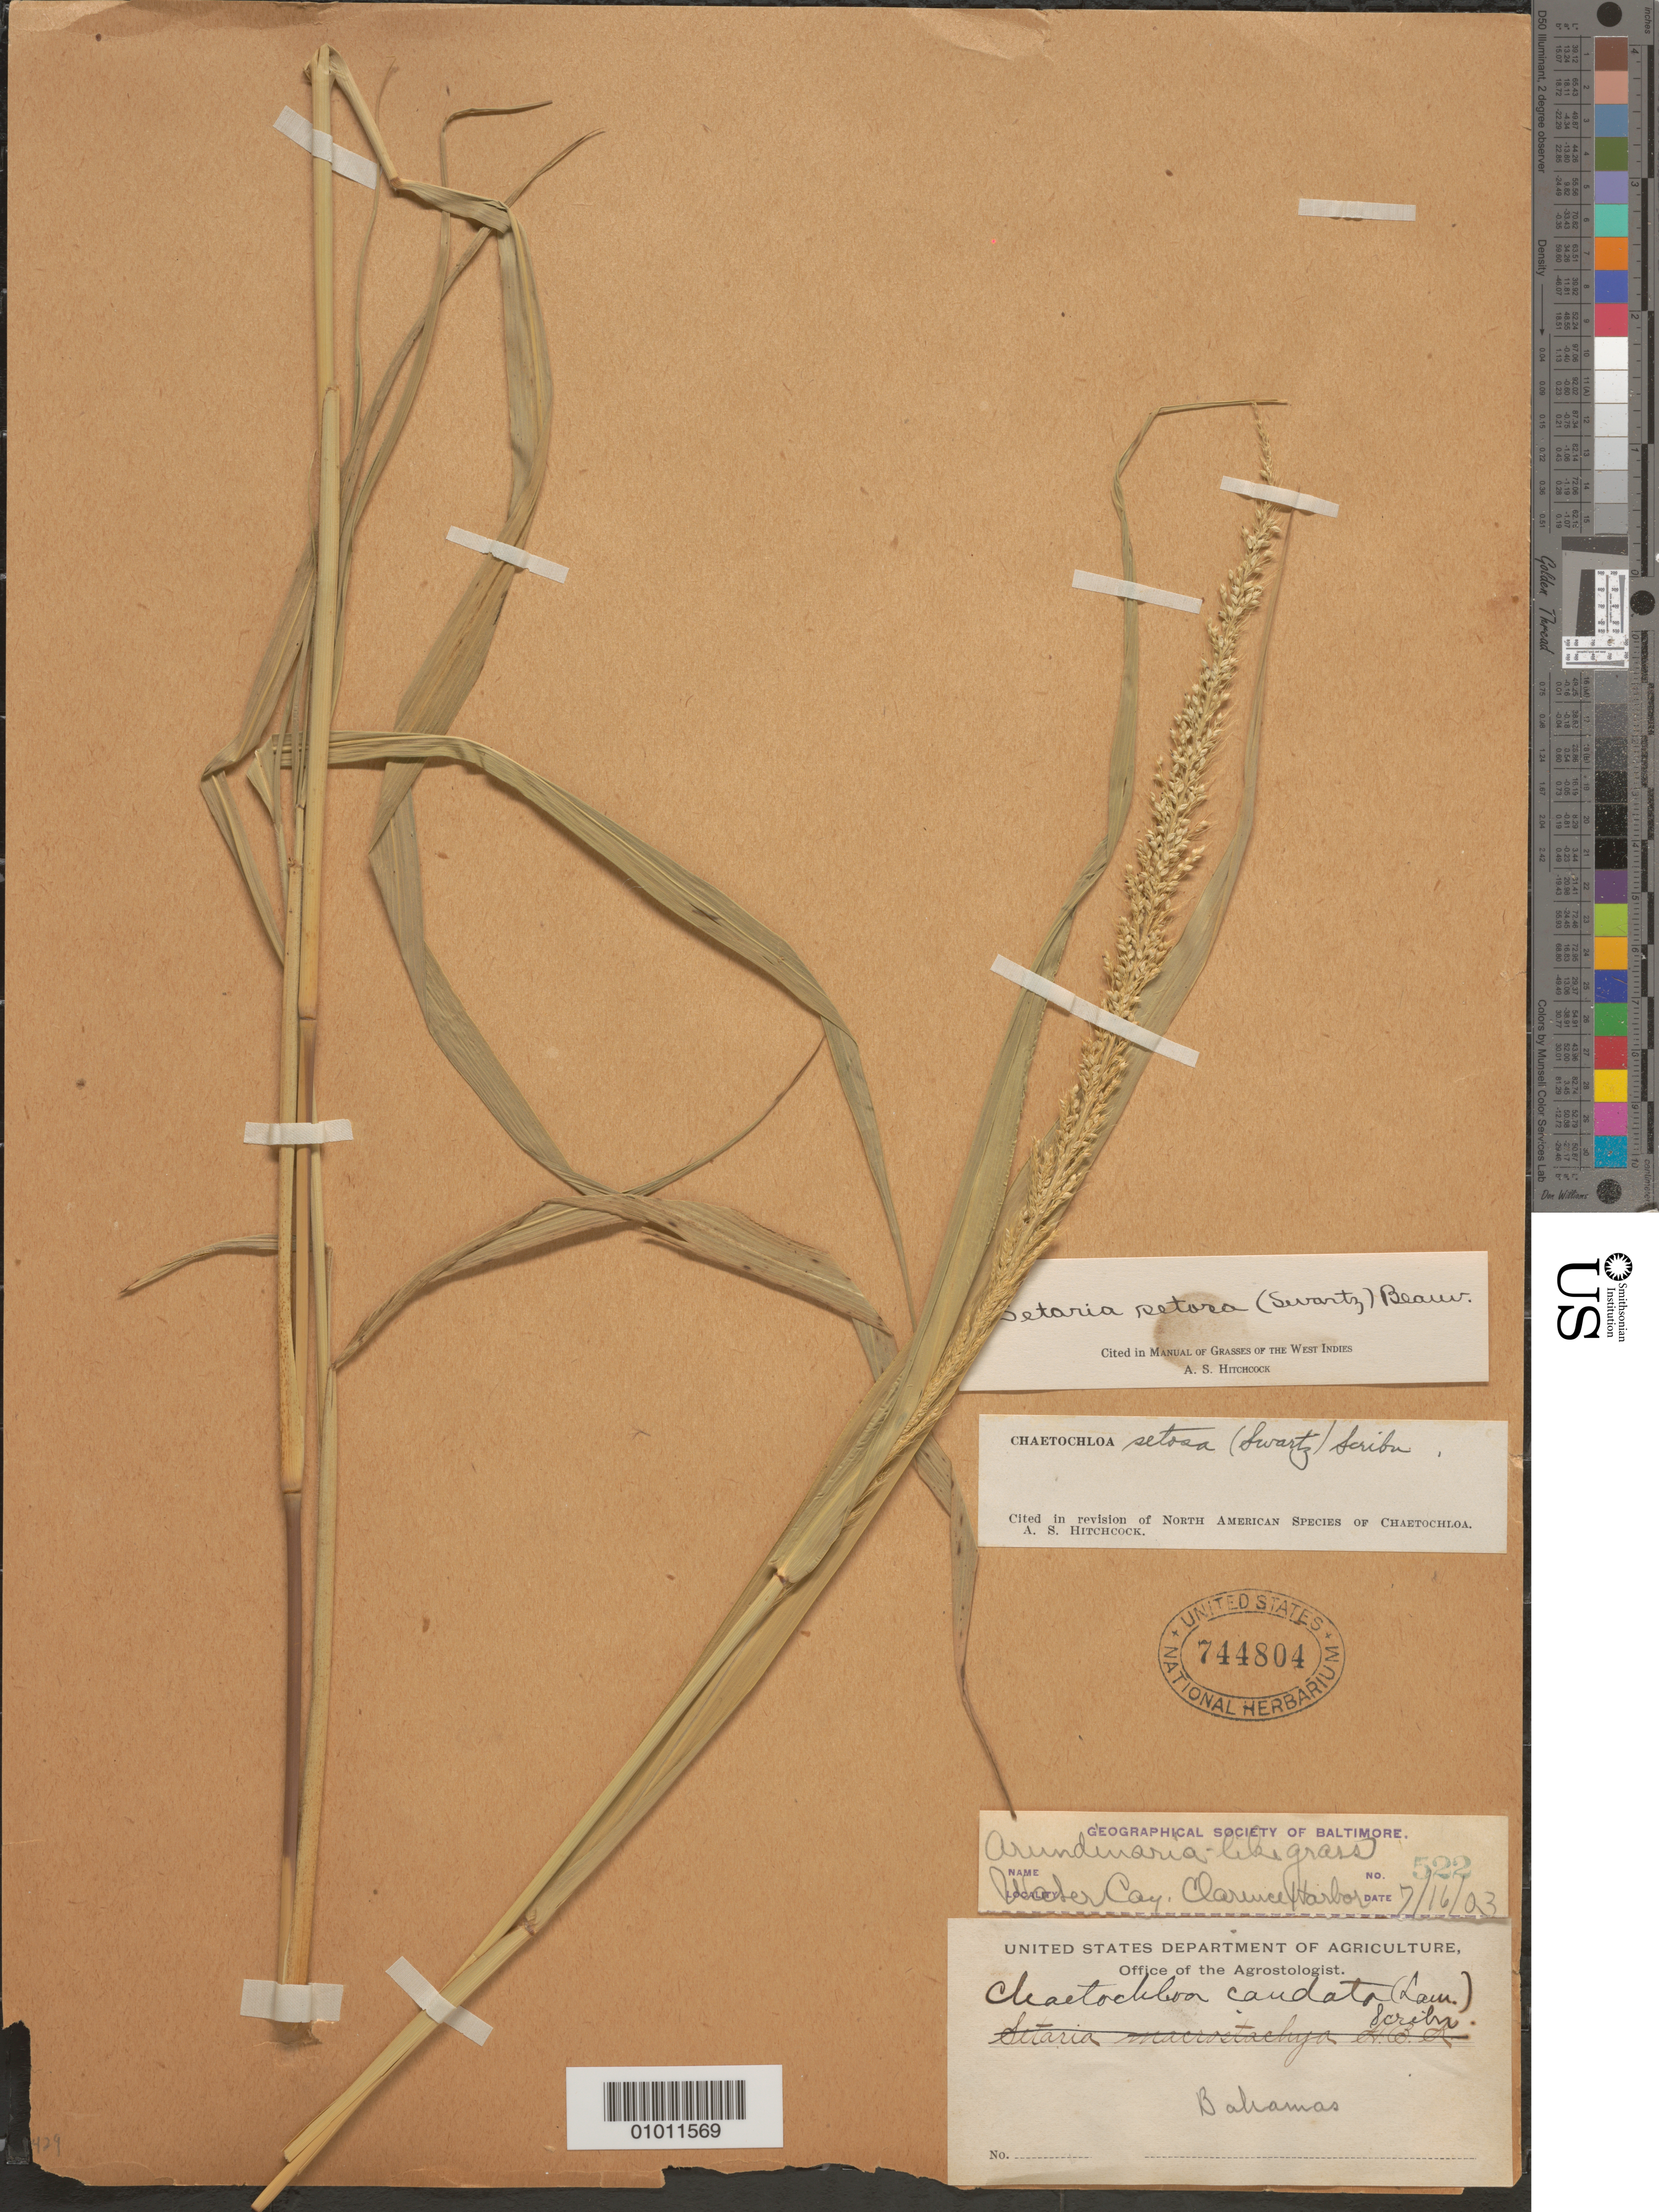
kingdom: Plantae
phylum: Tracheophyta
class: Liliopsida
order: Poales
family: Poaceae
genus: Setaria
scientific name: Setaria setosa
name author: (Sw.) P. Beauv.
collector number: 522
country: Bahamas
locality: Clarence Harbor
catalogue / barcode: US 744804